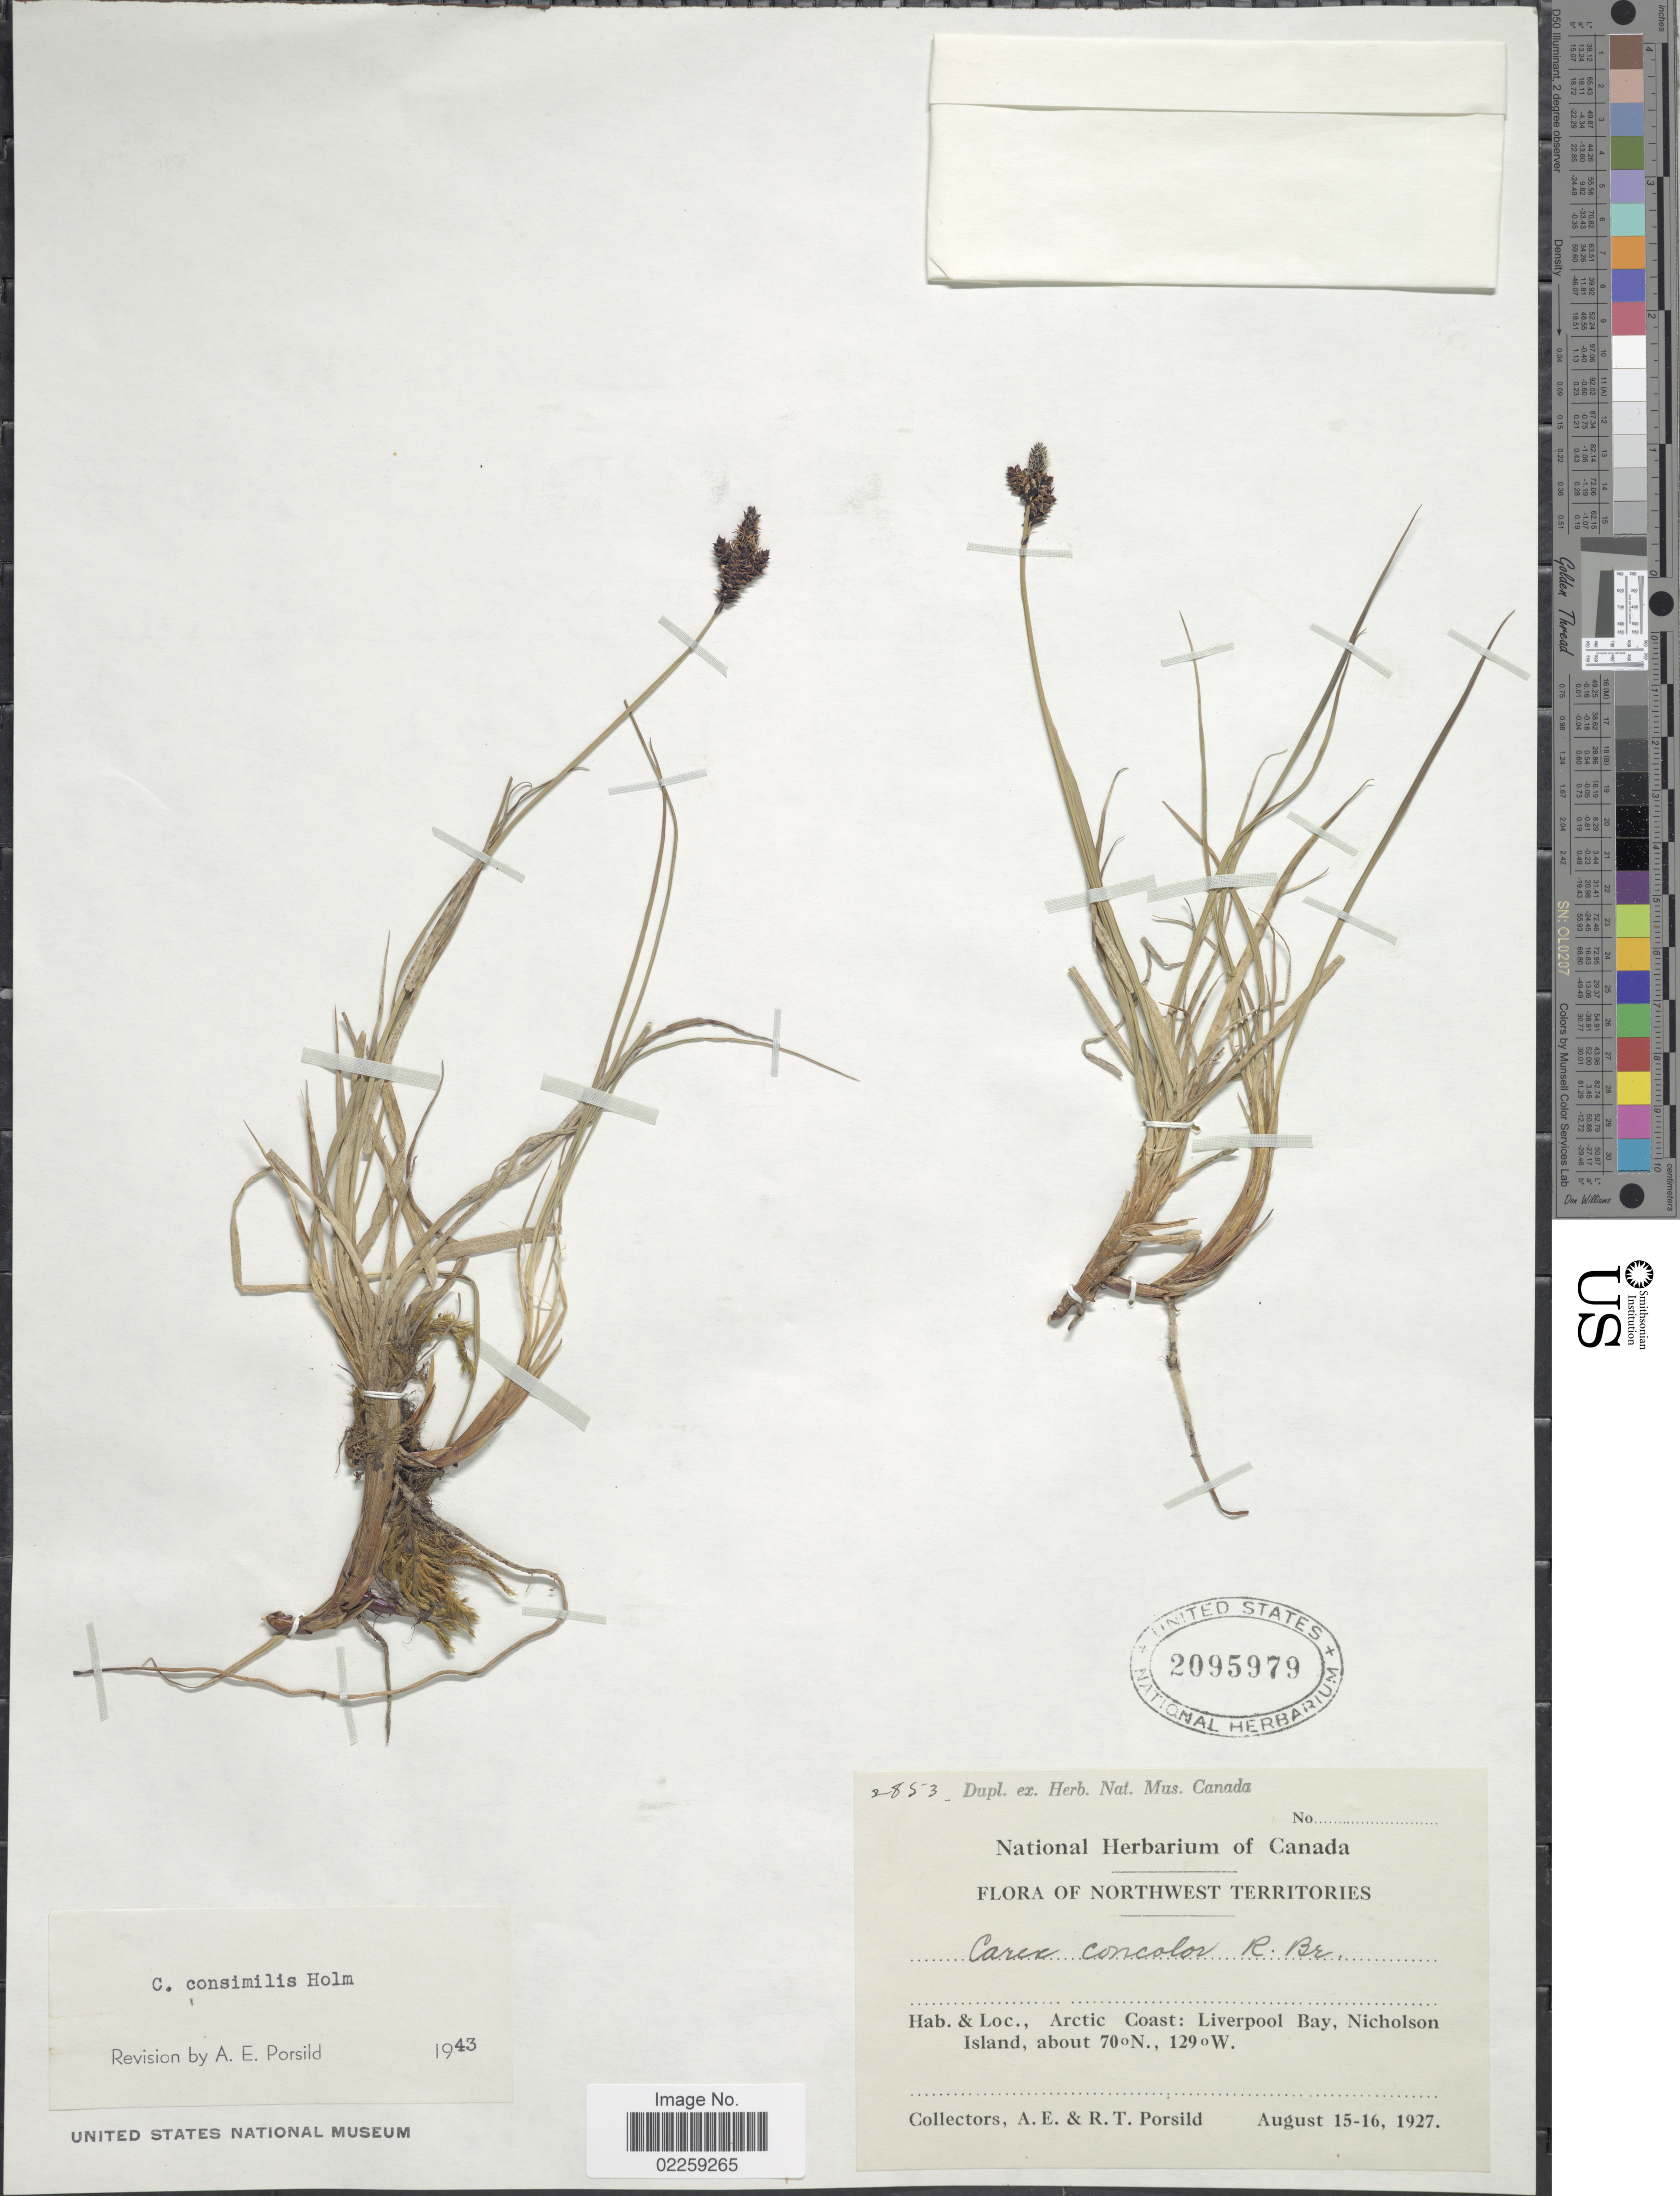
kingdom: Plantae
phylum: Tracheophyta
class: Liliopsida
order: Poales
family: Cyperaceae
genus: Carex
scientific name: Carex bigelowii subsp. bigelowii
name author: Torr. ex Schwein.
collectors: A. E. Porsild & R. T. Porsild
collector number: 2853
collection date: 1927-08-15/1927-08-16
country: Canada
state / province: Northwest Territories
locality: Arctic Coast: Liverpool Bay, Nicholson Island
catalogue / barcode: US 2095979